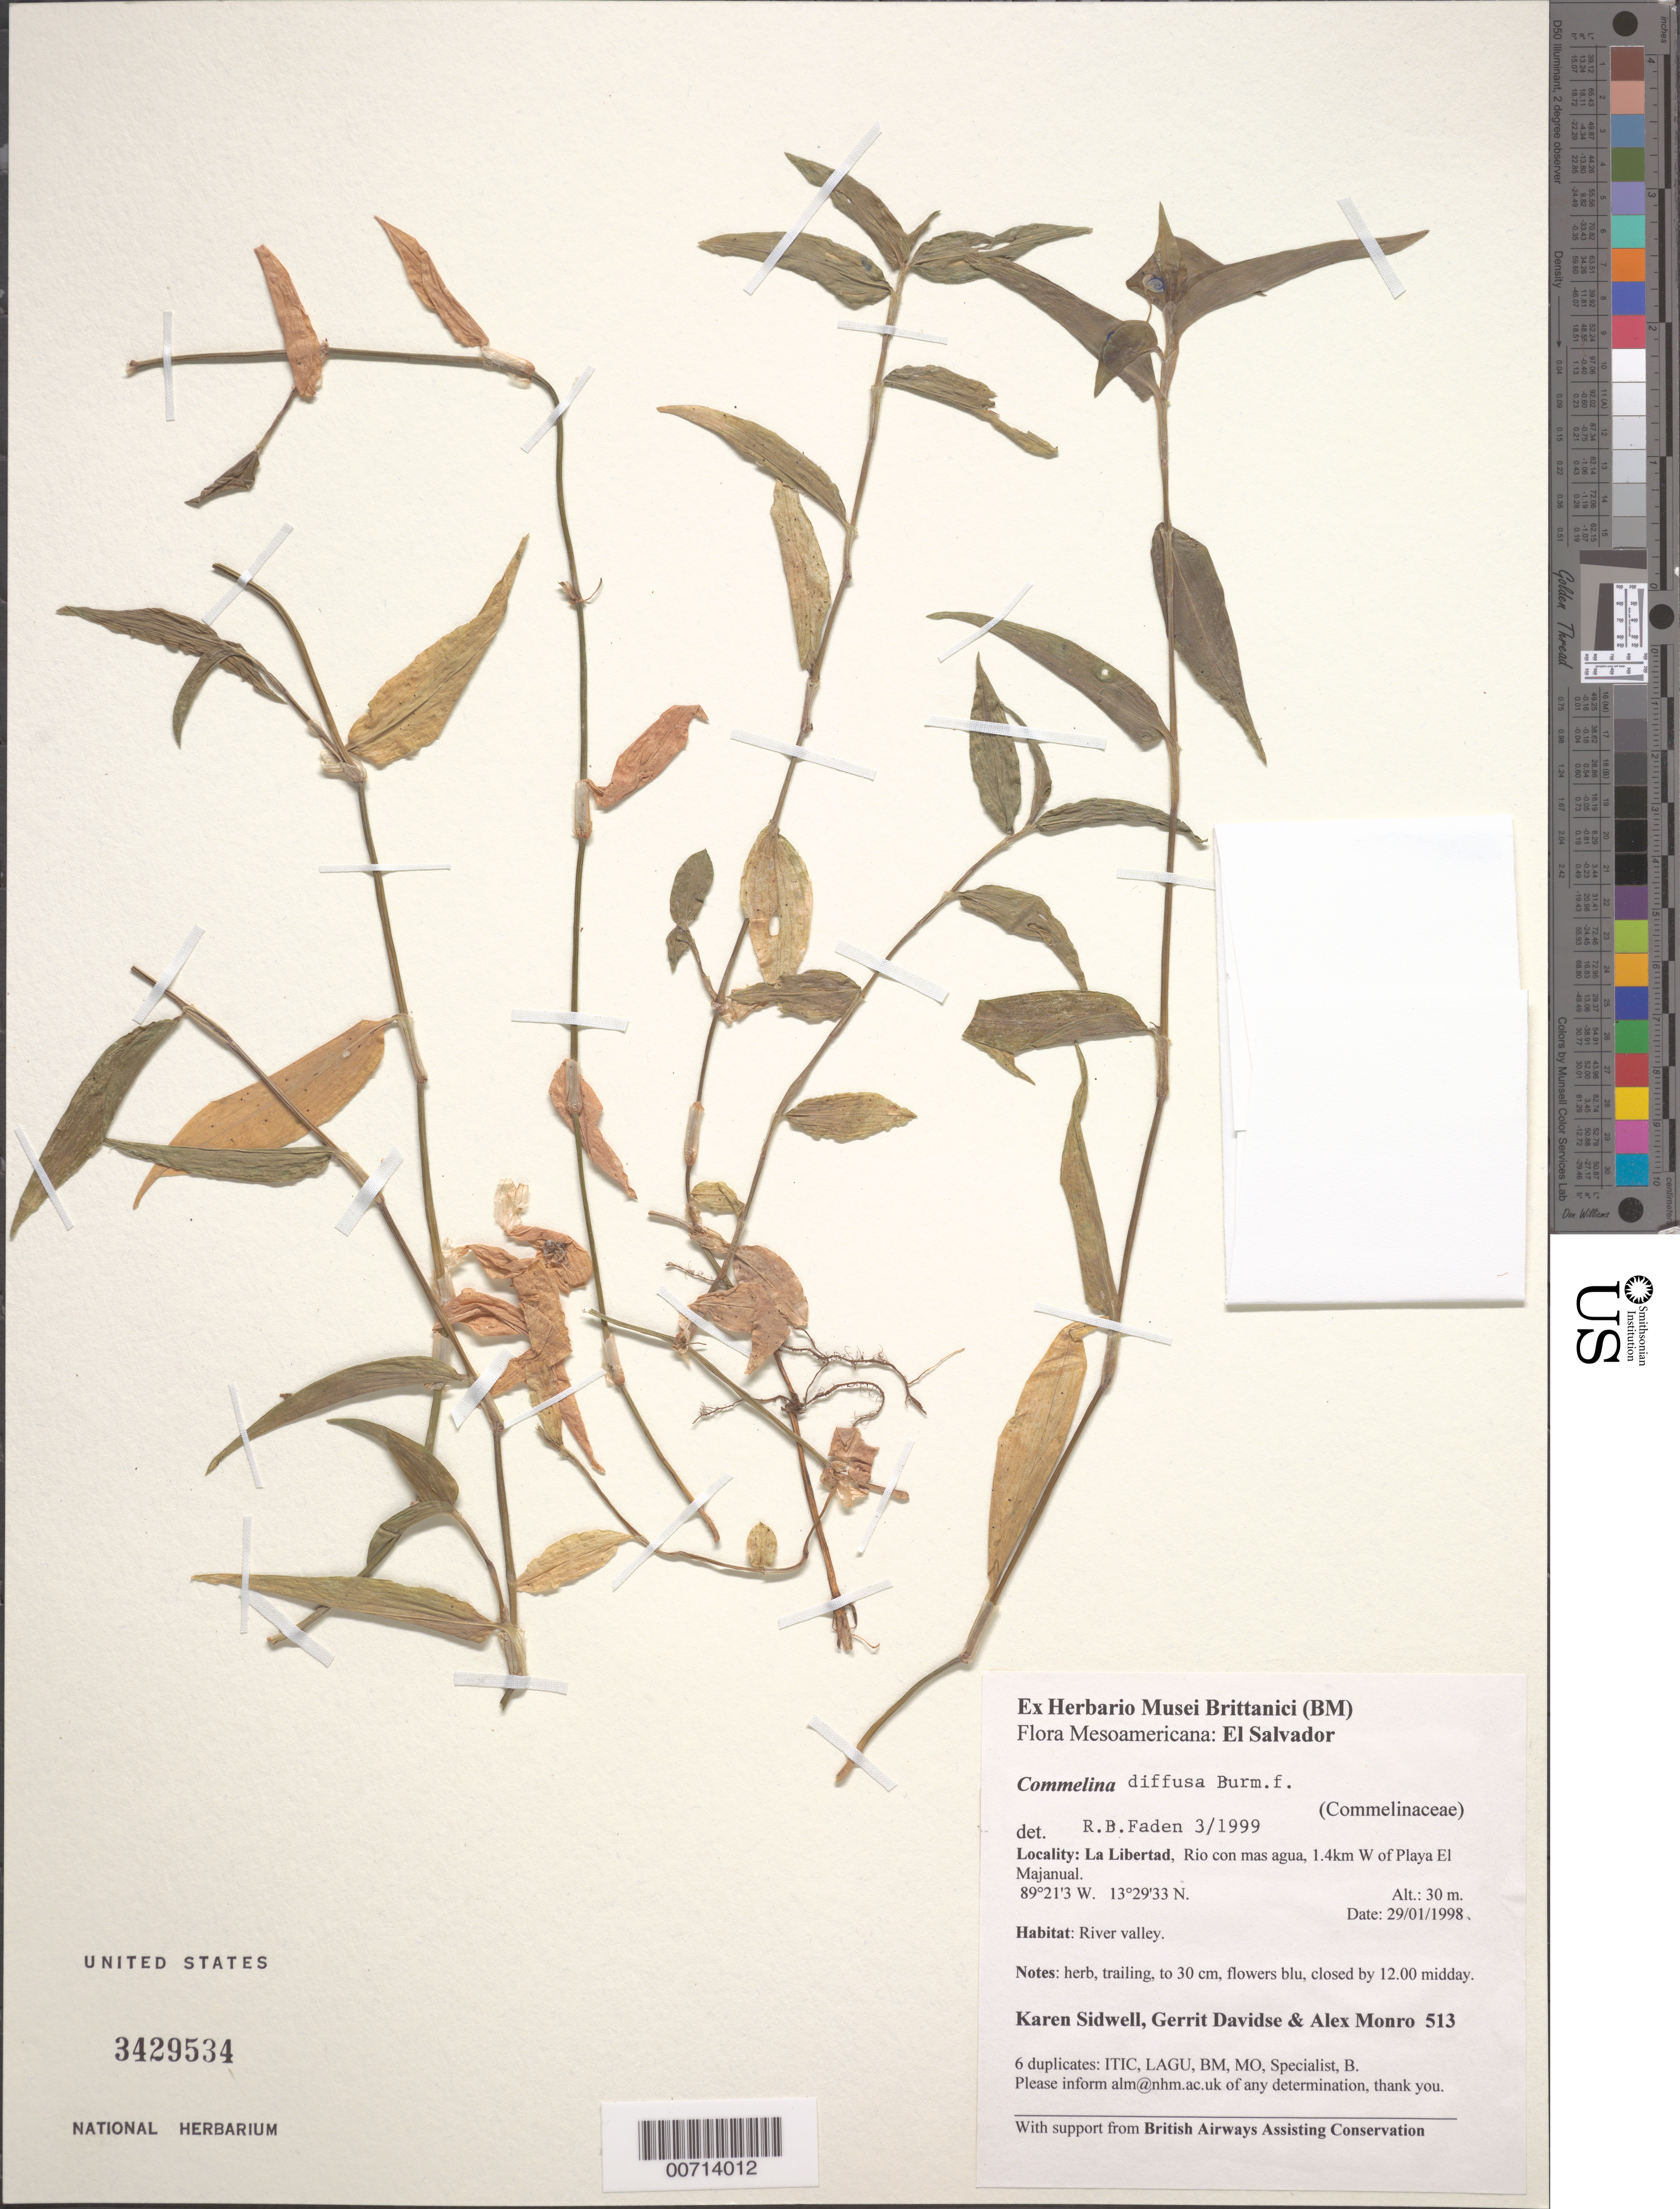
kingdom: Plantae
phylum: Tracheophyta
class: Liliopsida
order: Commelinales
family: Commelinaceae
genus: Commelina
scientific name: Commelina diffusa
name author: Burm. f.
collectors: K. Sidwell, G. Davidse & A. Monro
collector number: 513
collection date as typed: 29 Jan 1998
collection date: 1998-01-29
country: El Salvador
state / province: La Libertad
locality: W of Playa El Majanual.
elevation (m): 30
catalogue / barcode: US 3429534